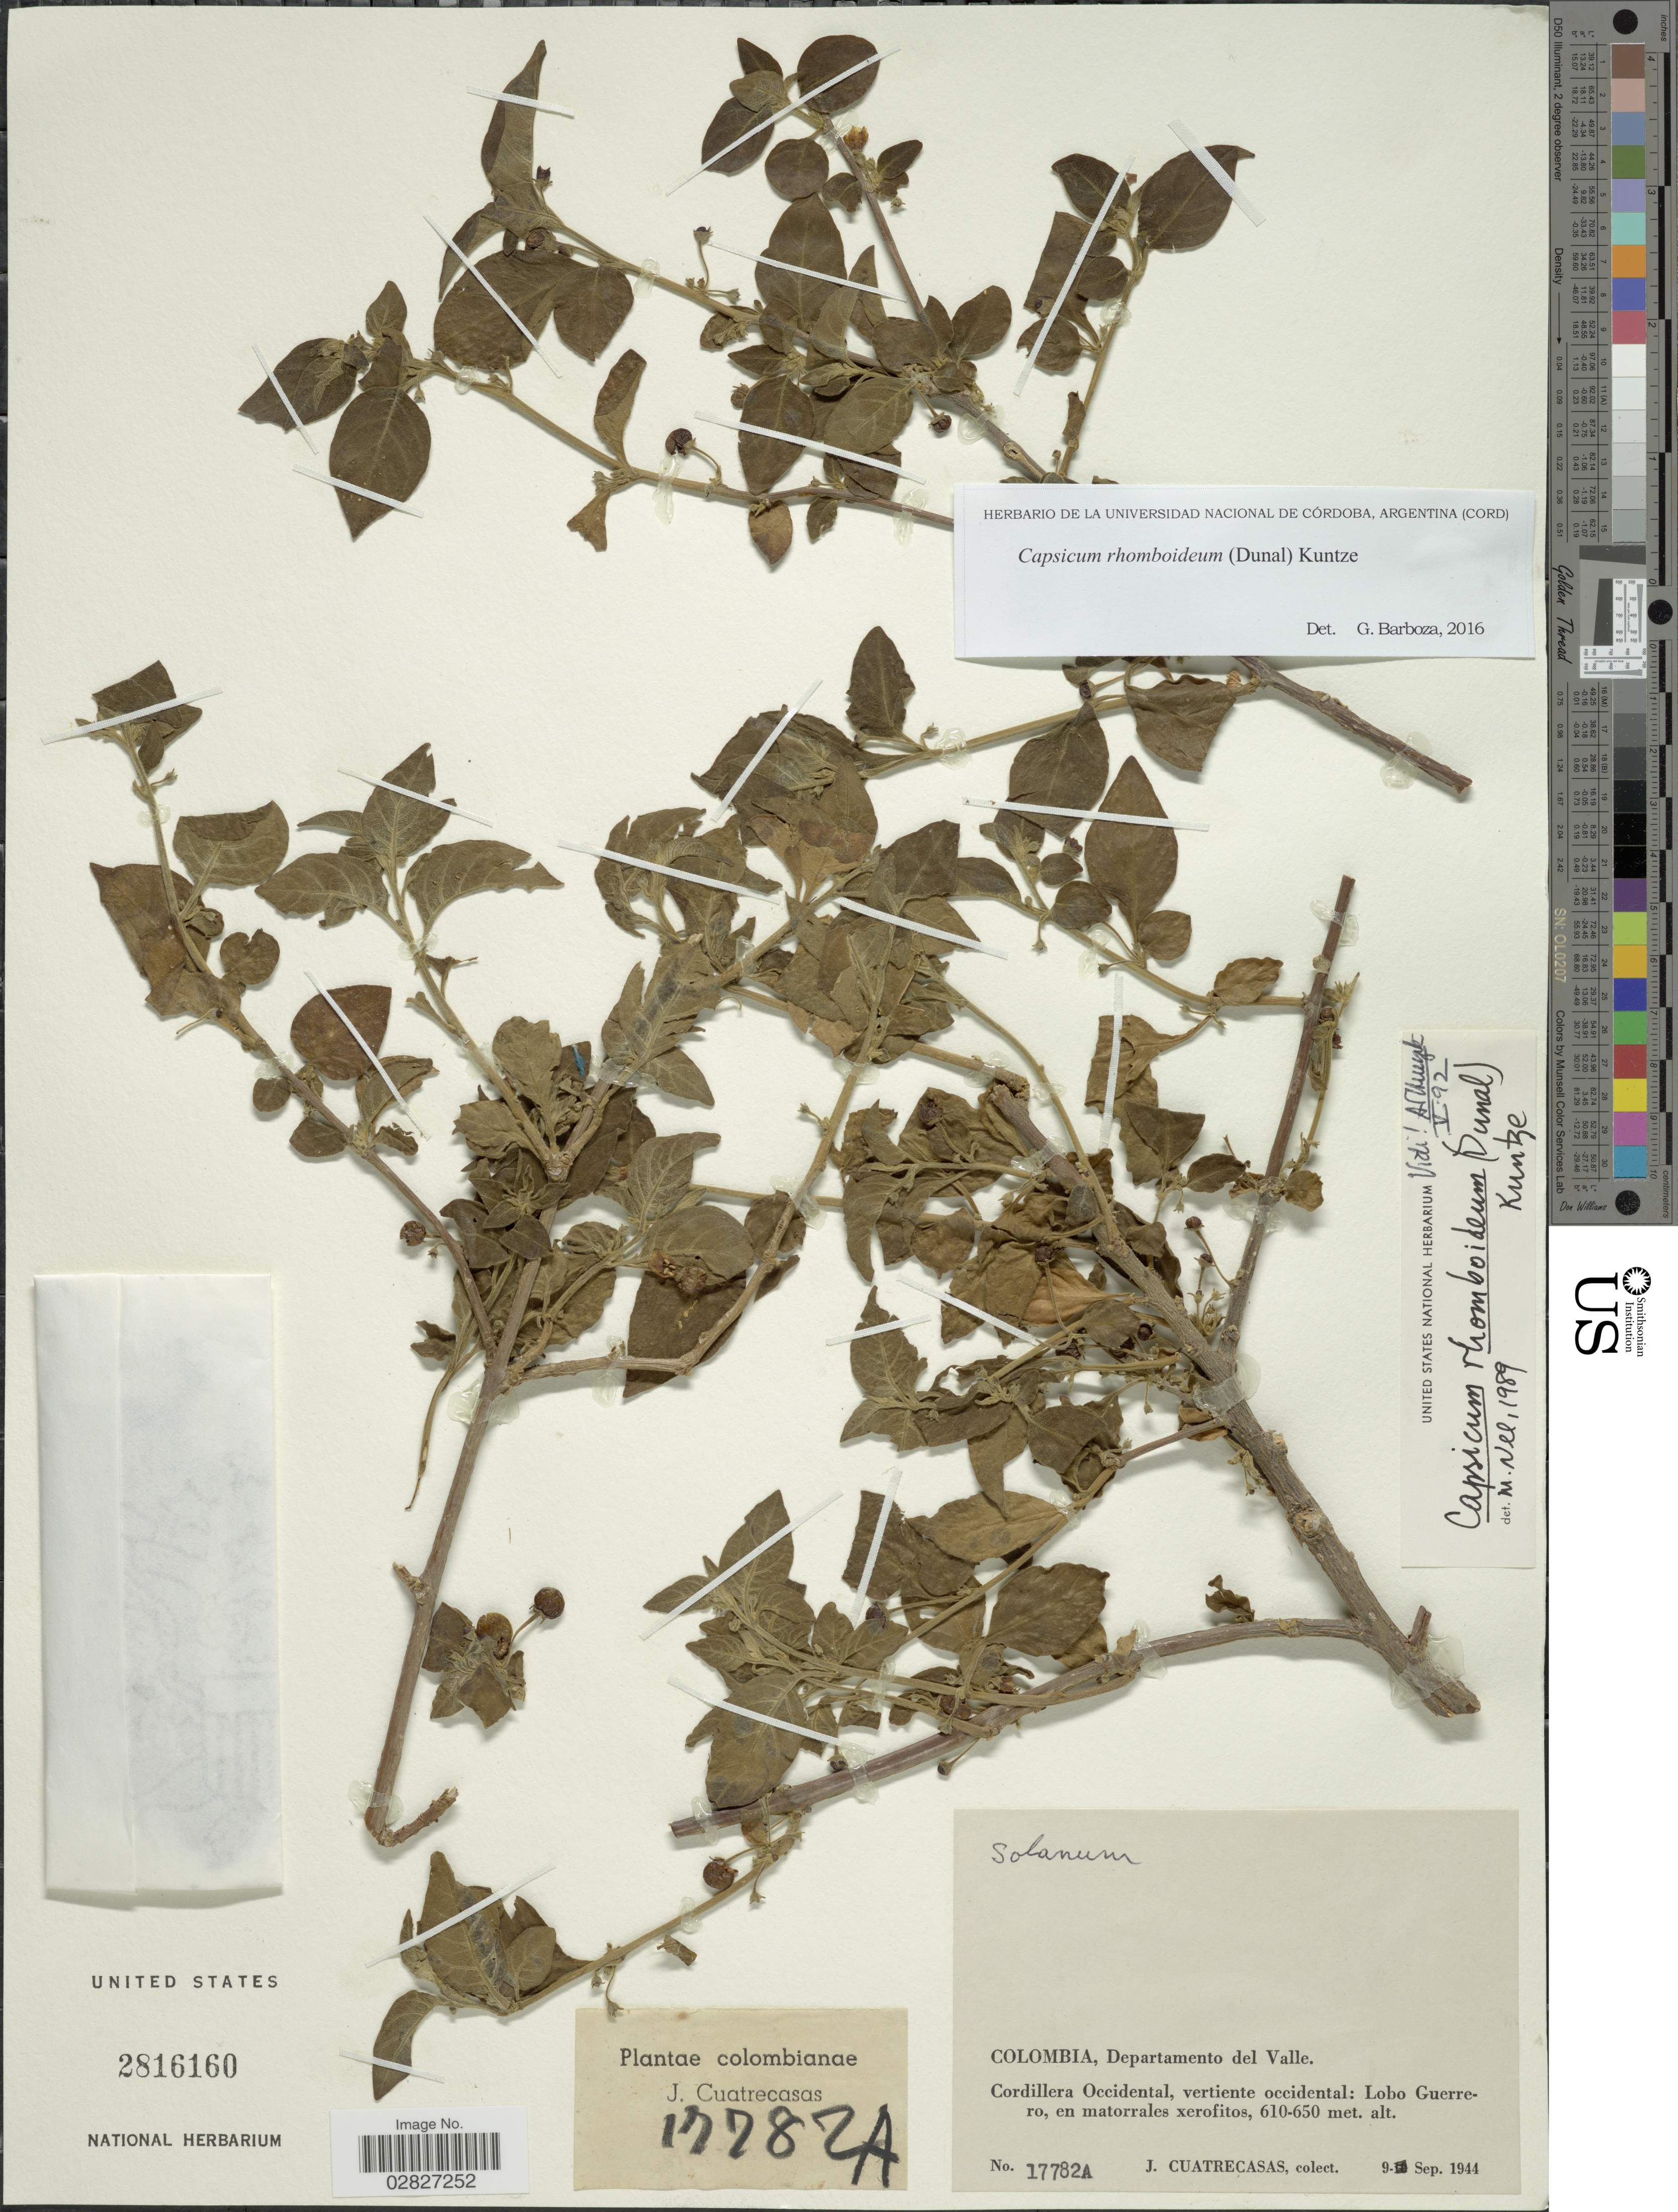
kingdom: Plantae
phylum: Tracheophyta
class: Magnoliopsida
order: Solanales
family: Solanaceae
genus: Capsicum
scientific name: Capsicum rhomboideum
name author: (Humb. & Bonpl. ex Dunal) Kuntze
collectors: J. Cuatrecasas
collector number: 17782A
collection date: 1944-09-09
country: Colombia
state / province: Valle del Cauca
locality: Departamento del Valle. Cordillera Occidental, vertiente occidental: Lobo Guerrero.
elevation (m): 610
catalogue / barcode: US 2816160